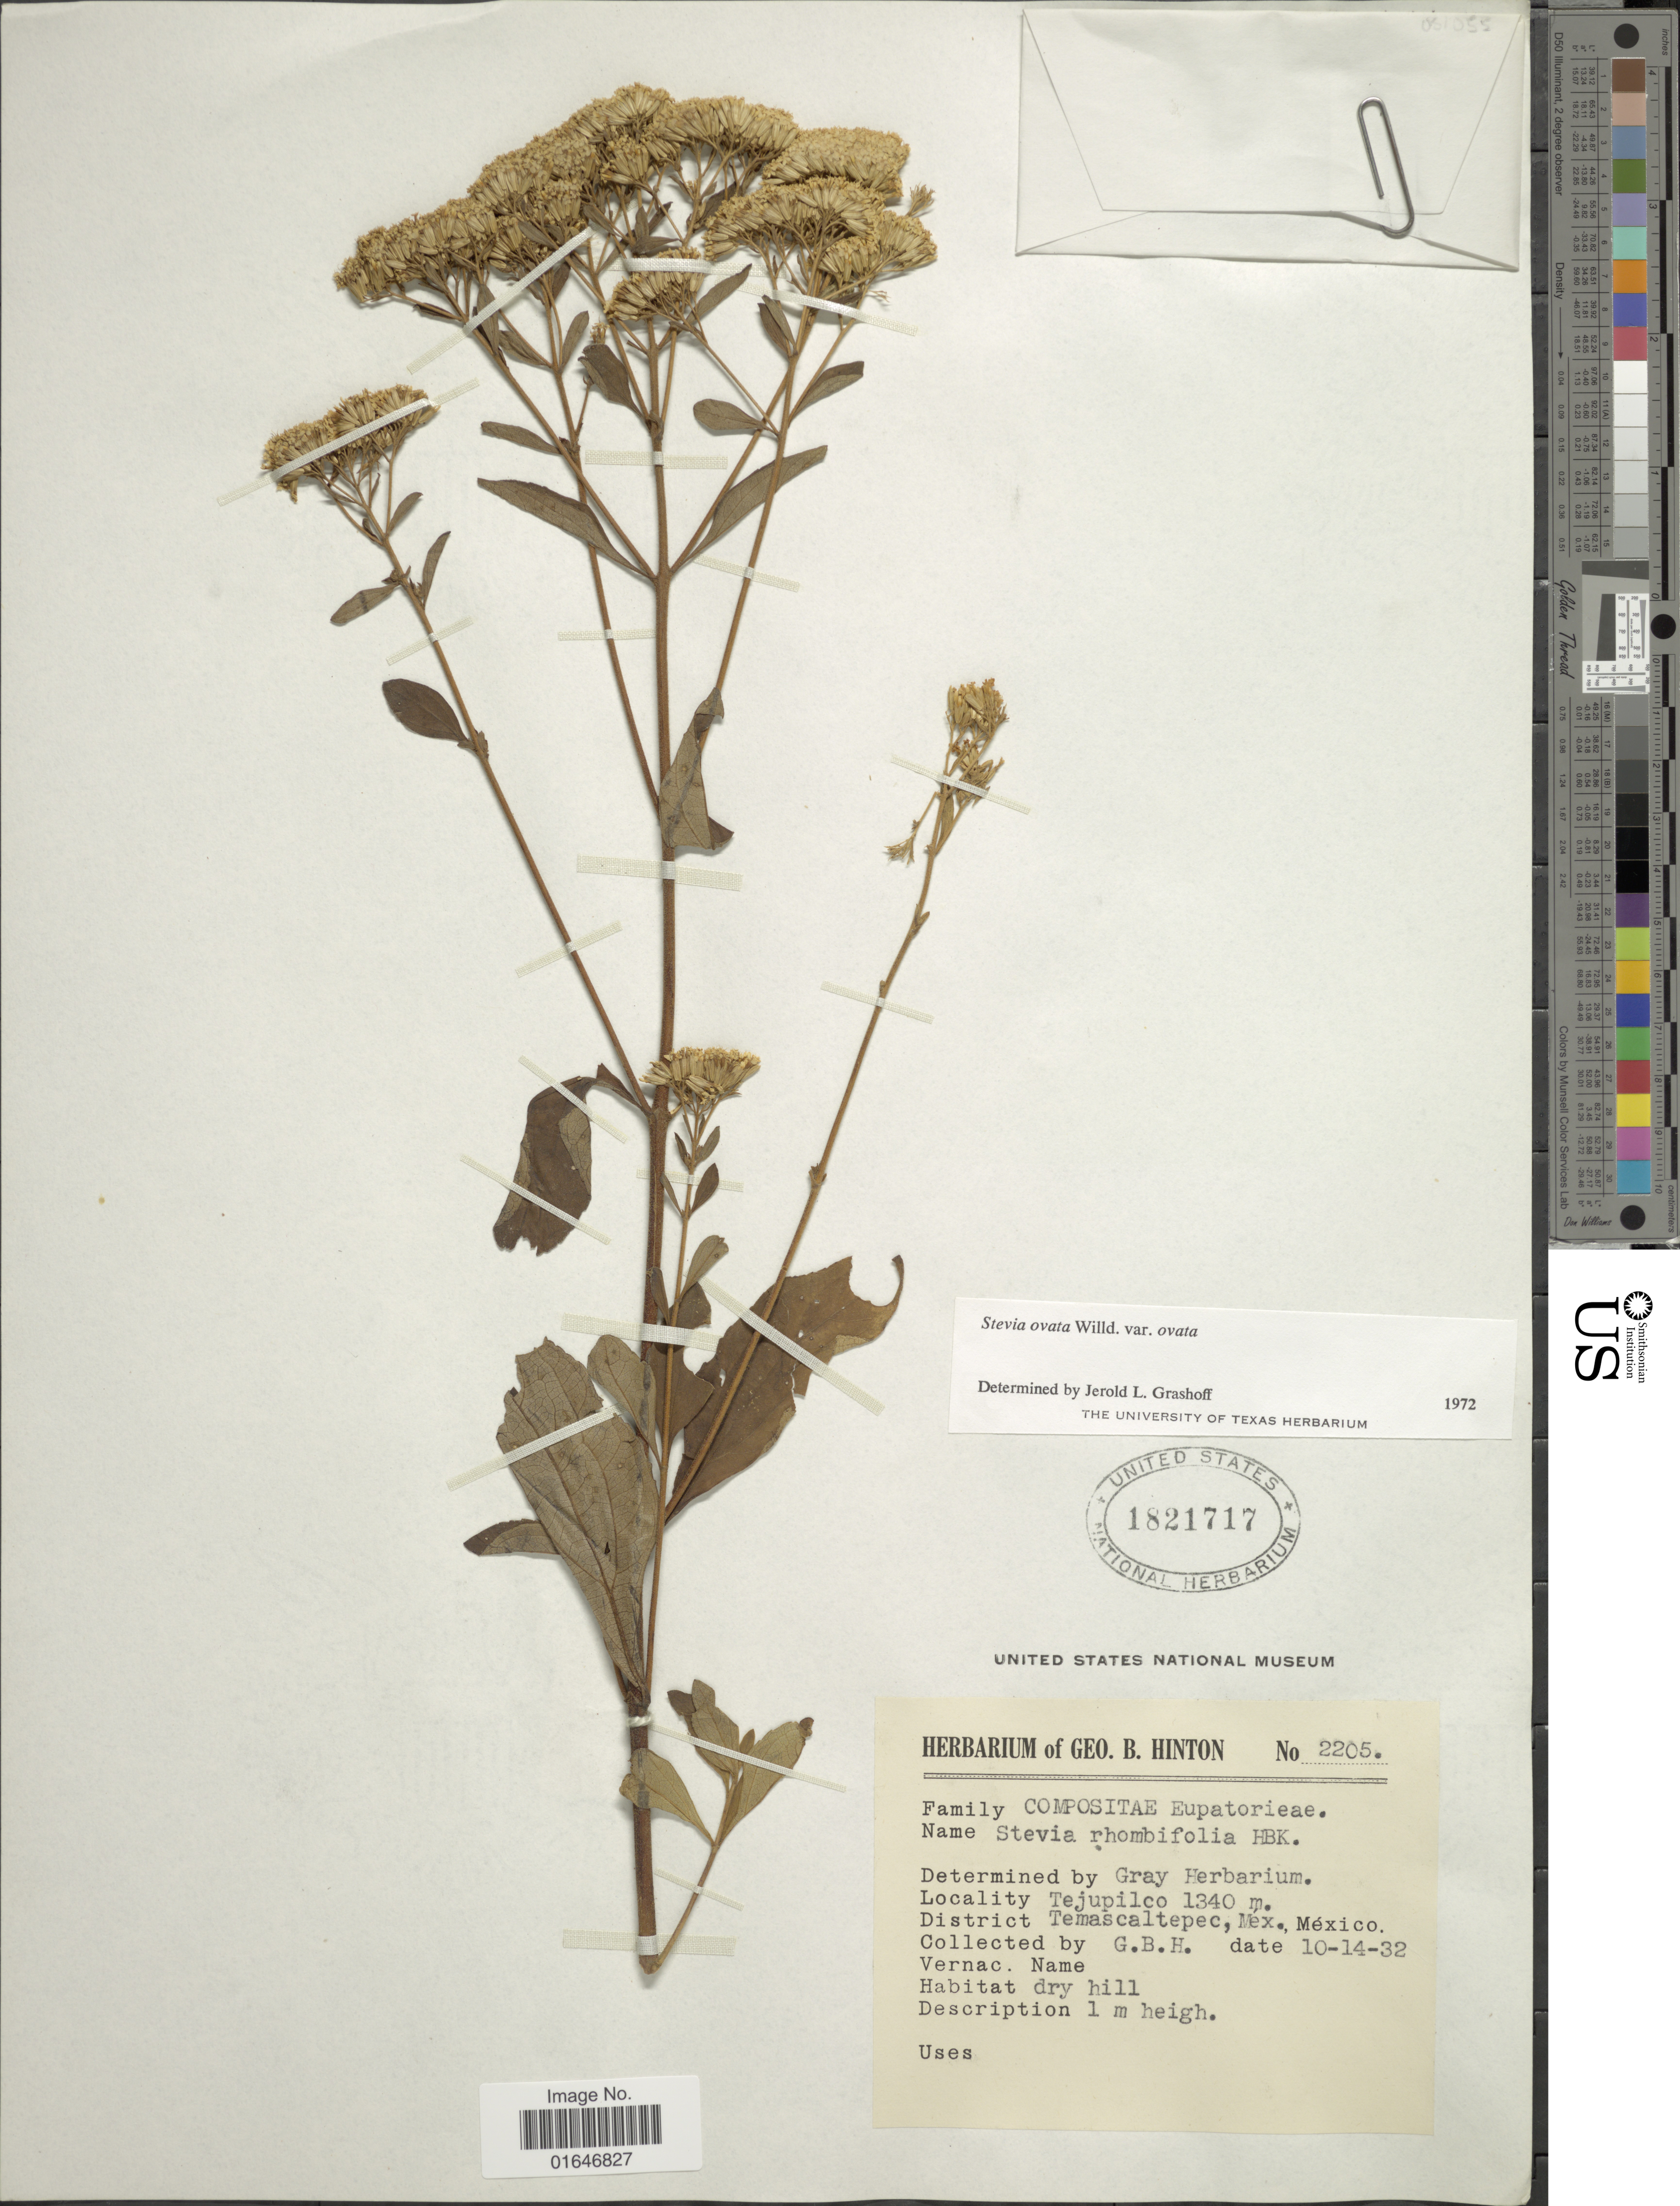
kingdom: Plantae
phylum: Tracheophyta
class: Magnoliopsida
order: Asterales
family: Asteraceae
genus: Stevia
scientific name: Stevia ovata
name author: Willd.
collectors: G. B. Hinton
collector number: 2205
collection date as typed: Transcribed d/m/y: 14/10/32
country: Mexico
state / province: México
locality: Tejupilco, Temascaltepec.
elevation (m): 1340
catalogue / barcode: US 1821717